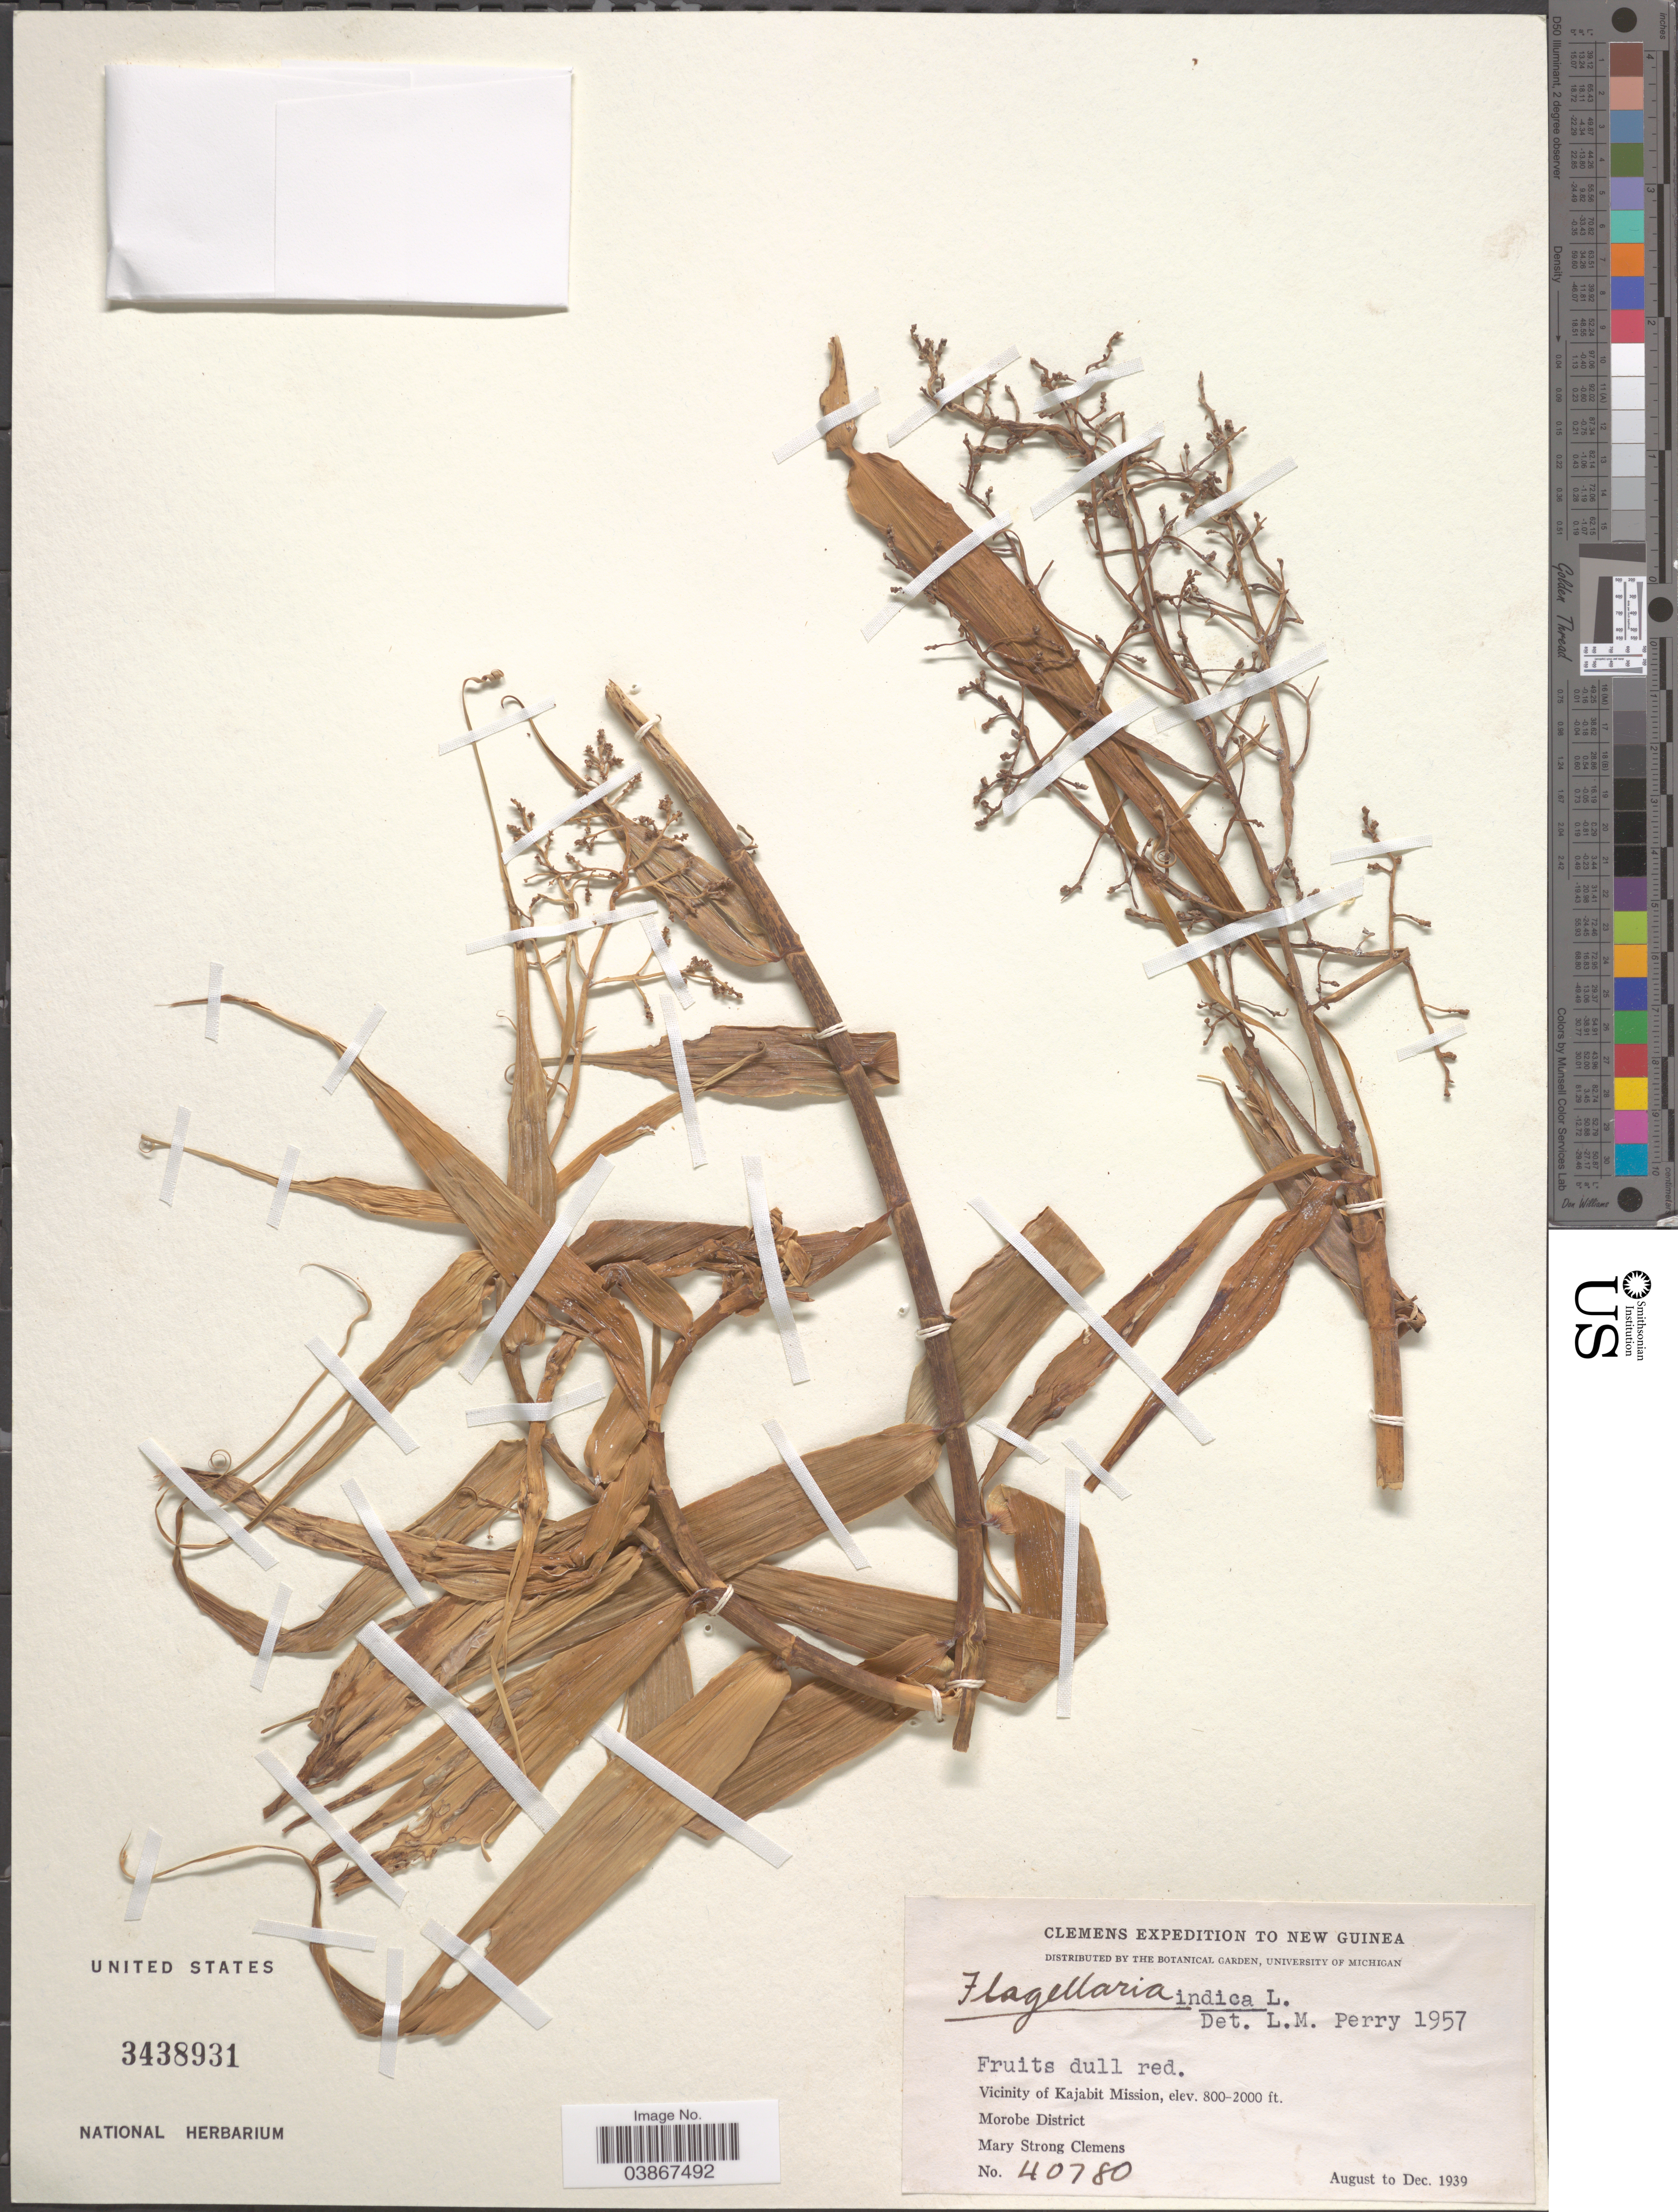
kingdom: Plantae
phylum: Tracheophyta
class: Liliopsida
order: Poales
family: Flagellariaceae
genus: Flagellaria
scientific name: Flagellaria indica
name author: L.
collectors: M. S. Clemens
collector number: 40780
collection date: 1939-08/1939-12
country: Papua New Guinea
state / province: Morobe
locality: New Guinea. Vicinity of Kajabit Mission. Morobe District.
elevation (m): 244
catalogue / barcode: US 3438931